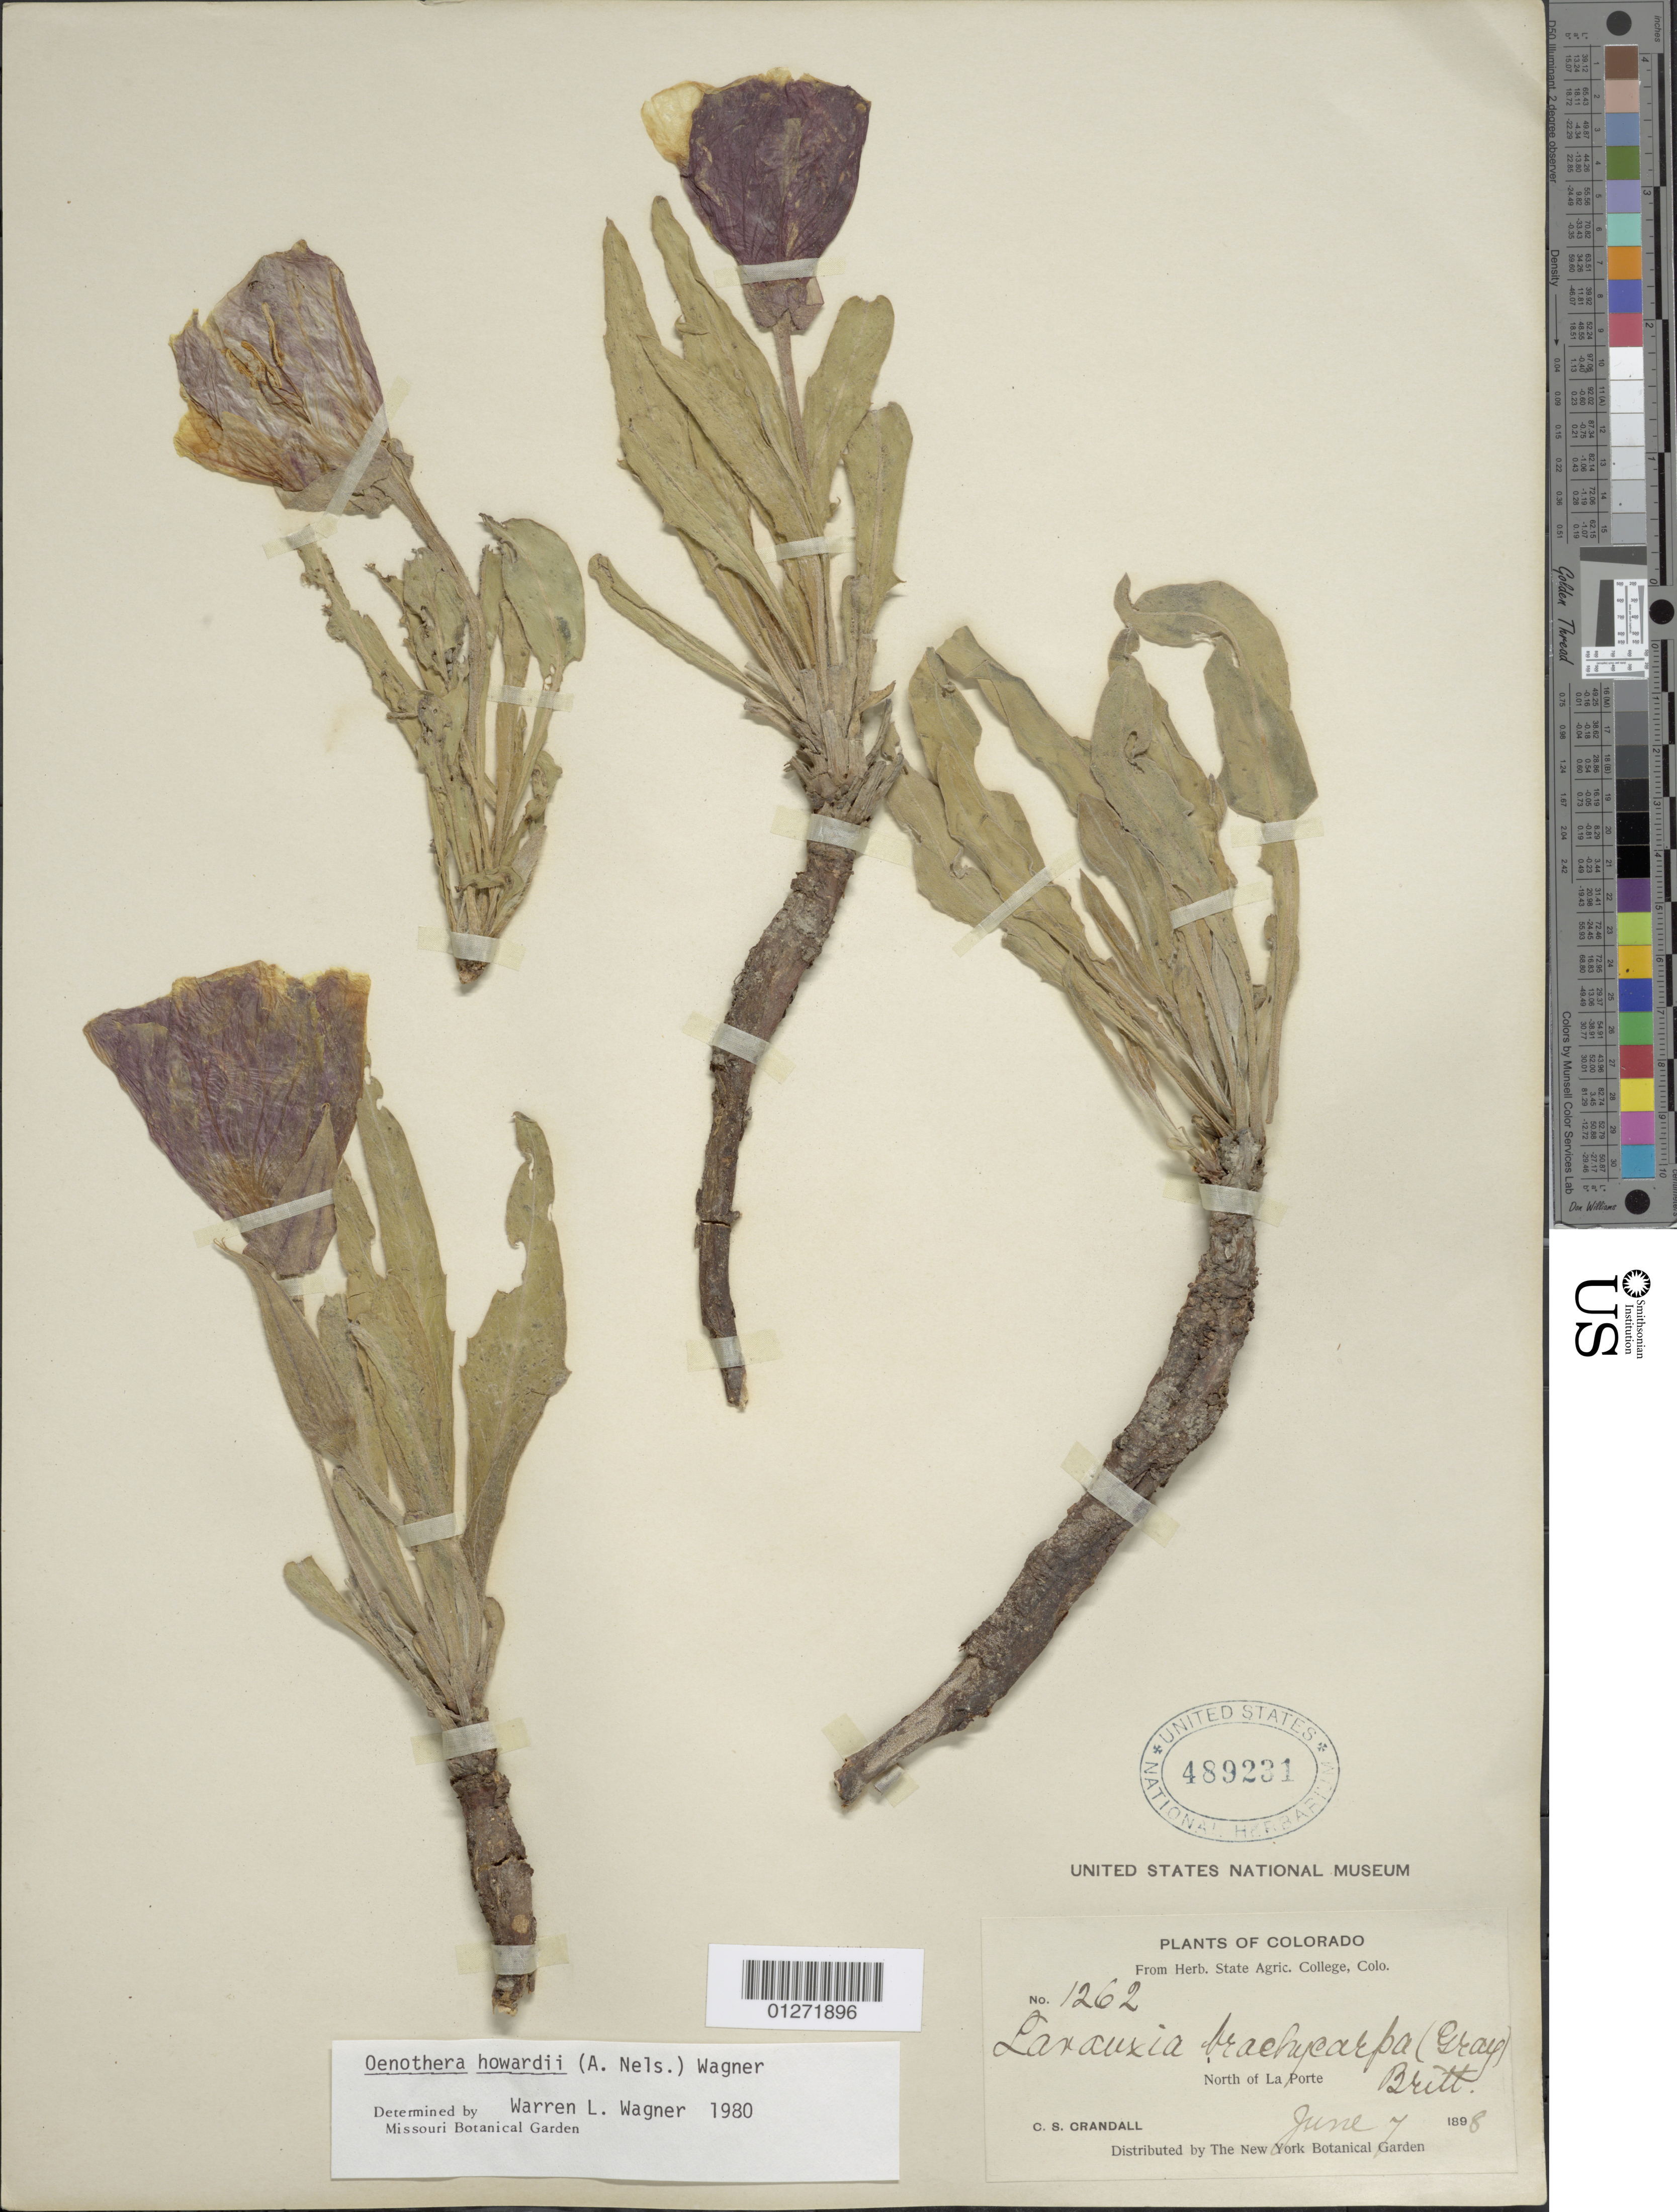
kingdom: Plantae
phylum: Tracheophyta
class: Magnoliopsida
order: Myrtales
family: Onagraceae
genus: Oenothera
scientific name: Oenothera howardii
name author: (A. Nelson) M.E. Jones ex Prain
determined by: Wagner, W. L., (BOT), Smithsonian Institution - National Museum of Natural History (UNITED STATES)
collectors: C. Crandall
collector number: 1262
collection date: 1898-06-07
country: United States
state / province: Colorado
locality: North of La Porte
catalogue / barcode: US 489231